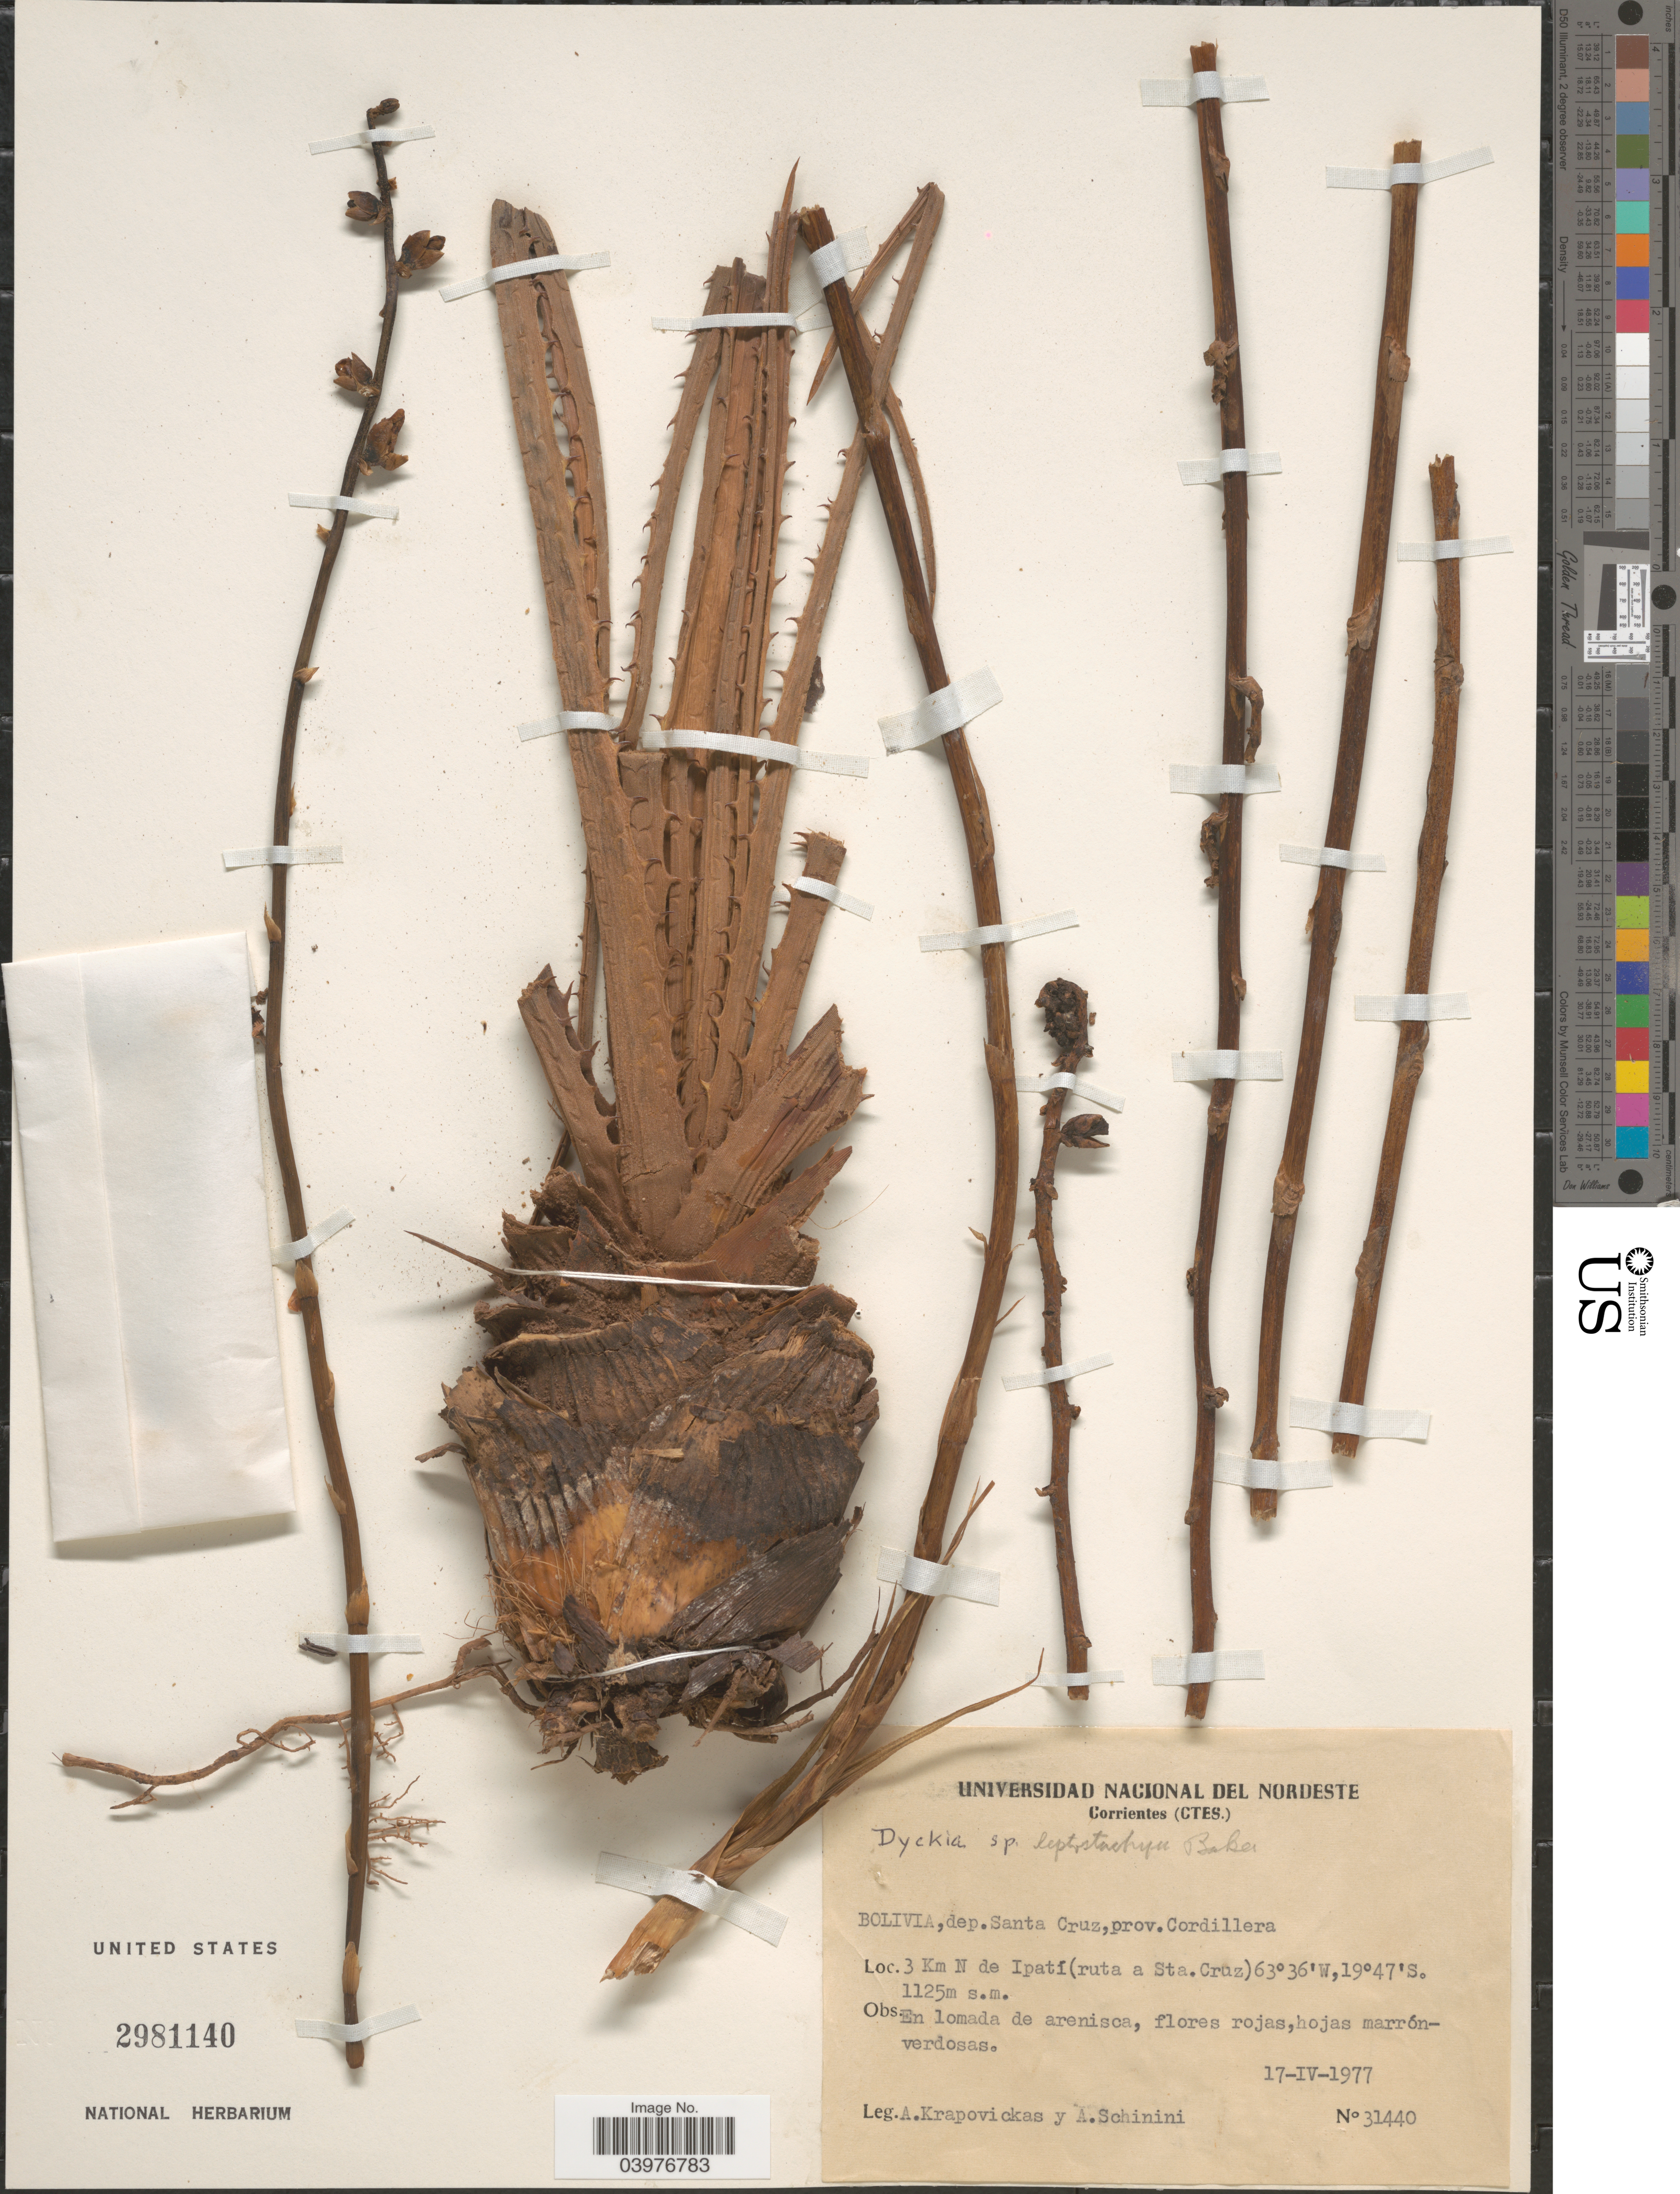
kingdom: Plantae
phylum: Tracheophyta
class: Liliopsida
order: Poales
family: Bromeliaceae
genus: Dyckia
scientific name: Dyckia leptostachya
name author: Baker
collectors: A. Krapovickas & A. Schinini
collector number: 31440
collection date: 1977-04-17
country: Bolivia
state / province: Santa Cruz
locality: Dep. Santa Cruz, prov. Cordillera. 3 Km N de Ipatí (ruta a Sta. Cruz).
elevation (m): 1125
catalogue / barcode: US 2981140